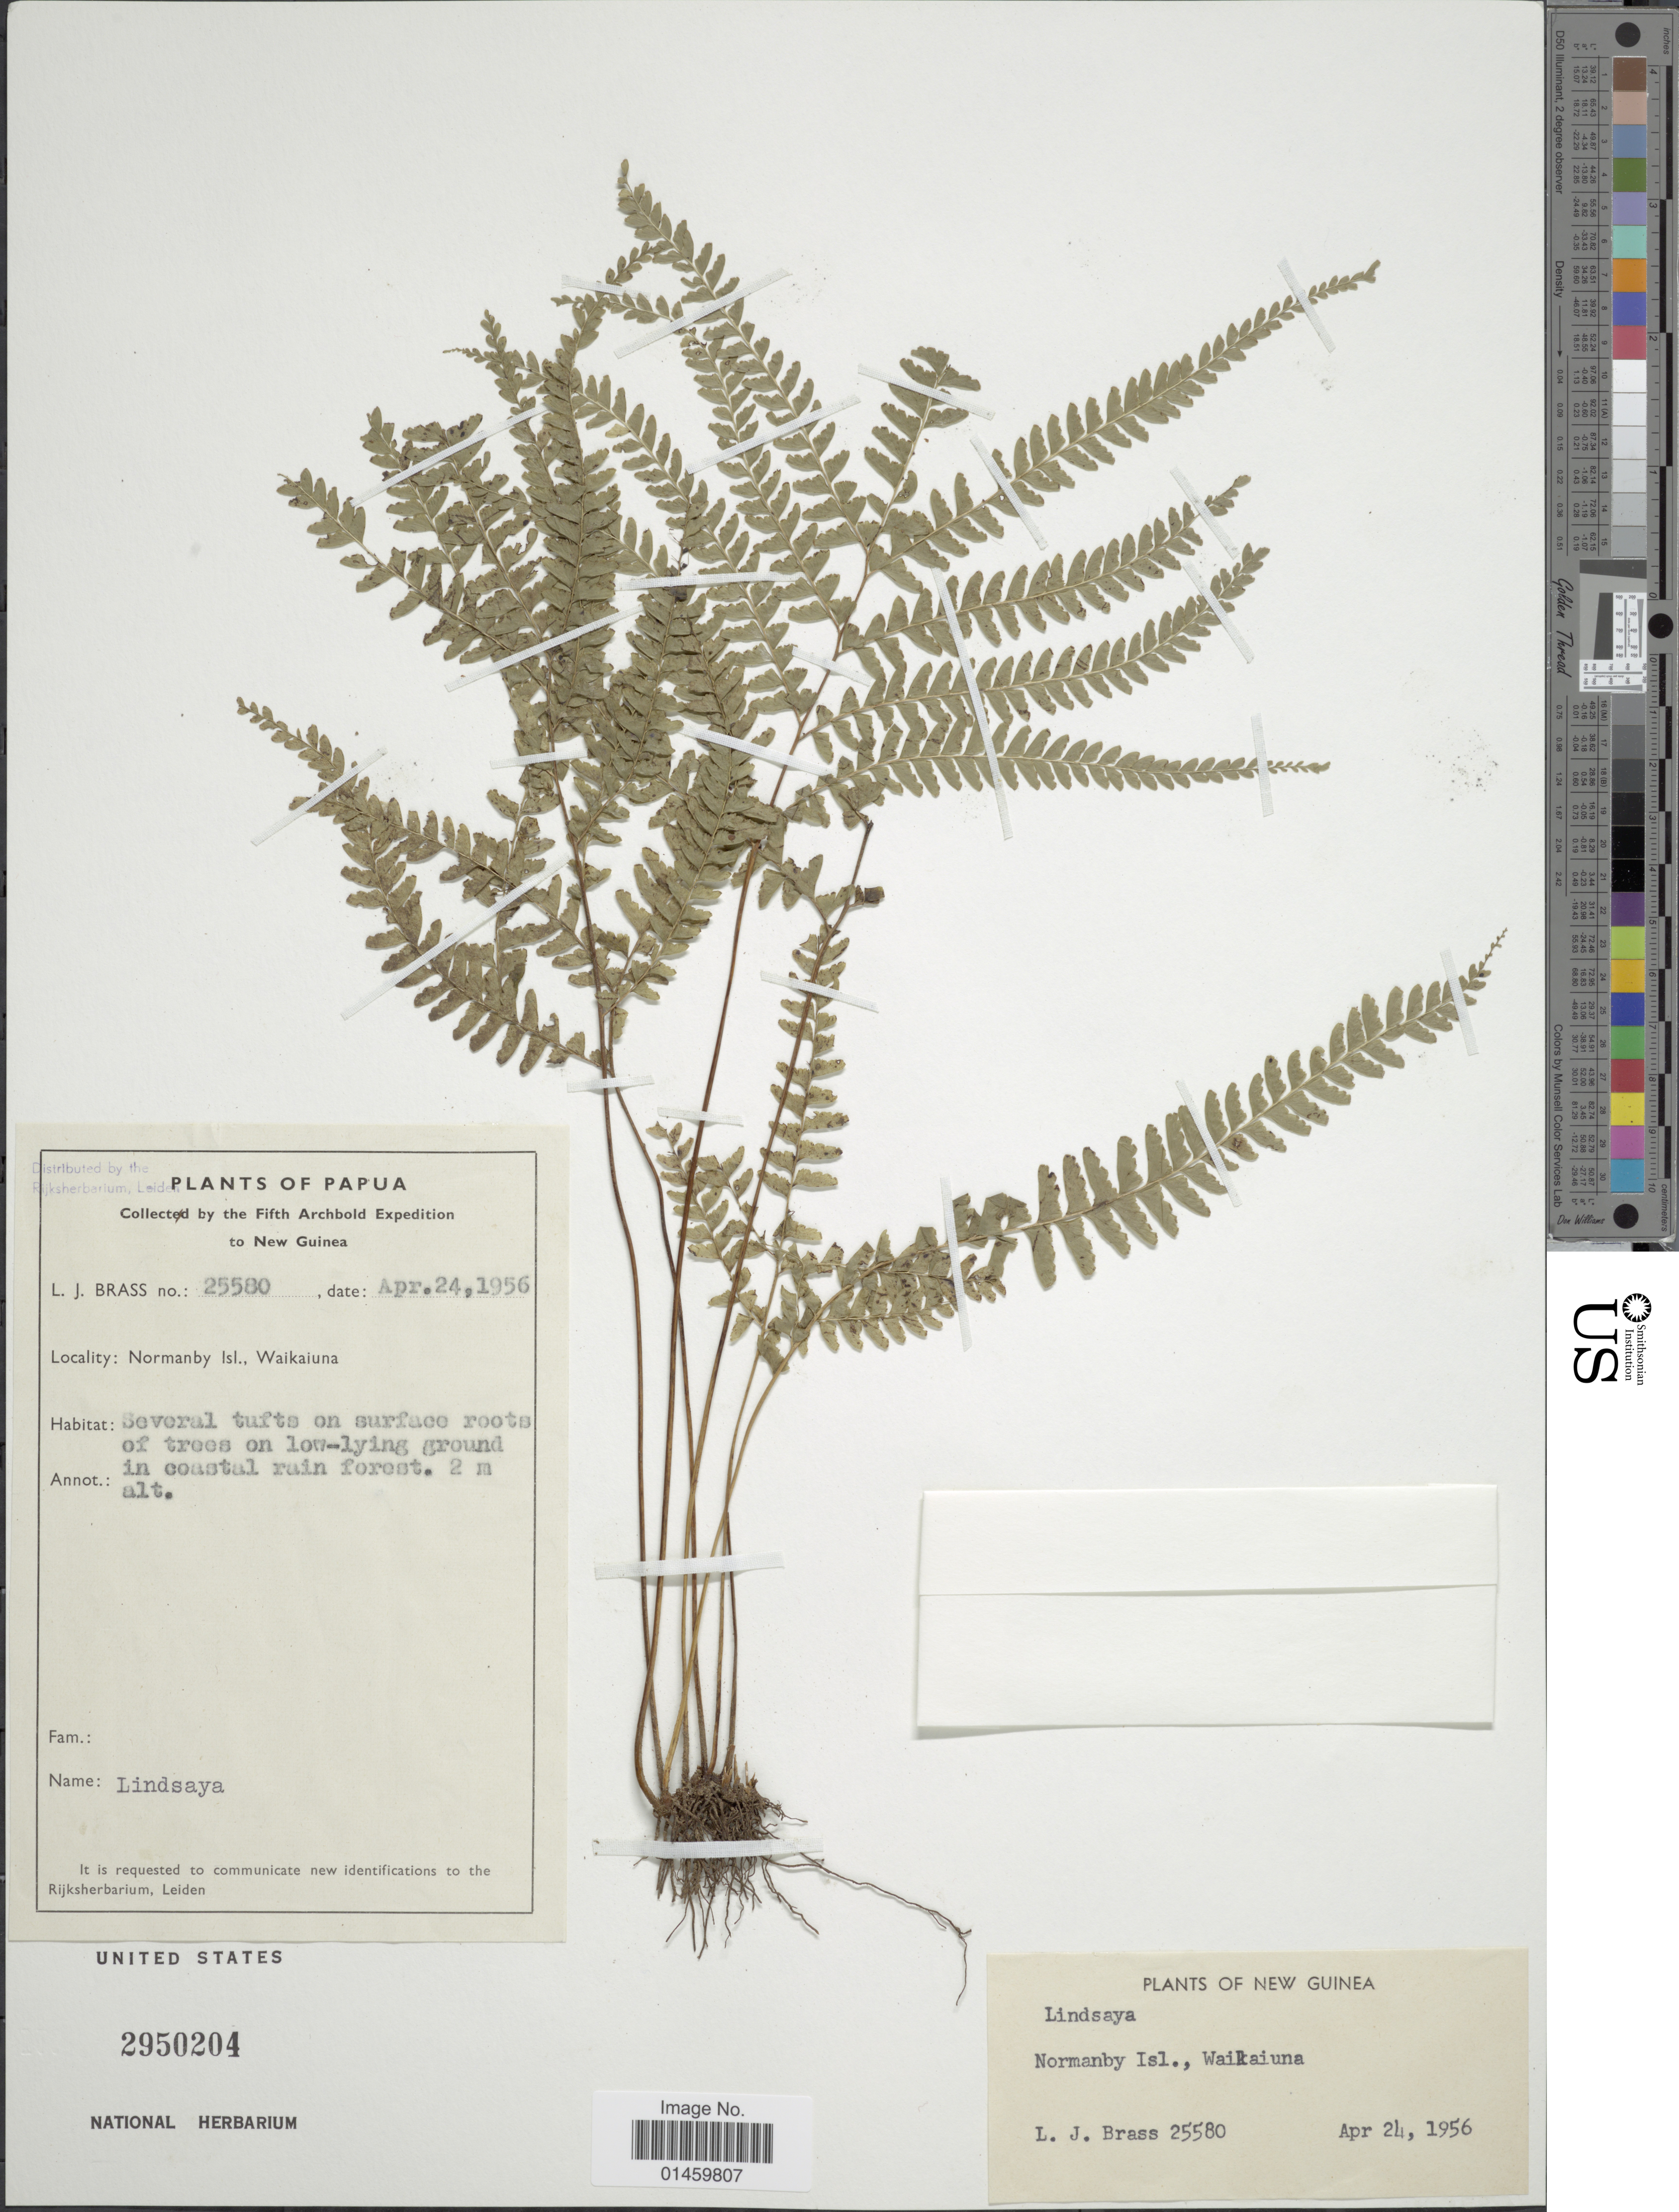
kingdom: Plantae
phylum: Tracheophyta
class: Polypodiopsida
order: Polypodiales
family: Lindsaeaceae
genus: Lindsaea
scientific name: Lindsaea sp.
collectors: L. J. Brass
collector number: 25580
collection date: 1956-04-24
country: Papua New Guinea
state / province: Milne Bay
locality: Papua. Normanby Isl., Waikaiuna. New Guinea.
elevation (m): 2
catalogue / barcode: US 2950204